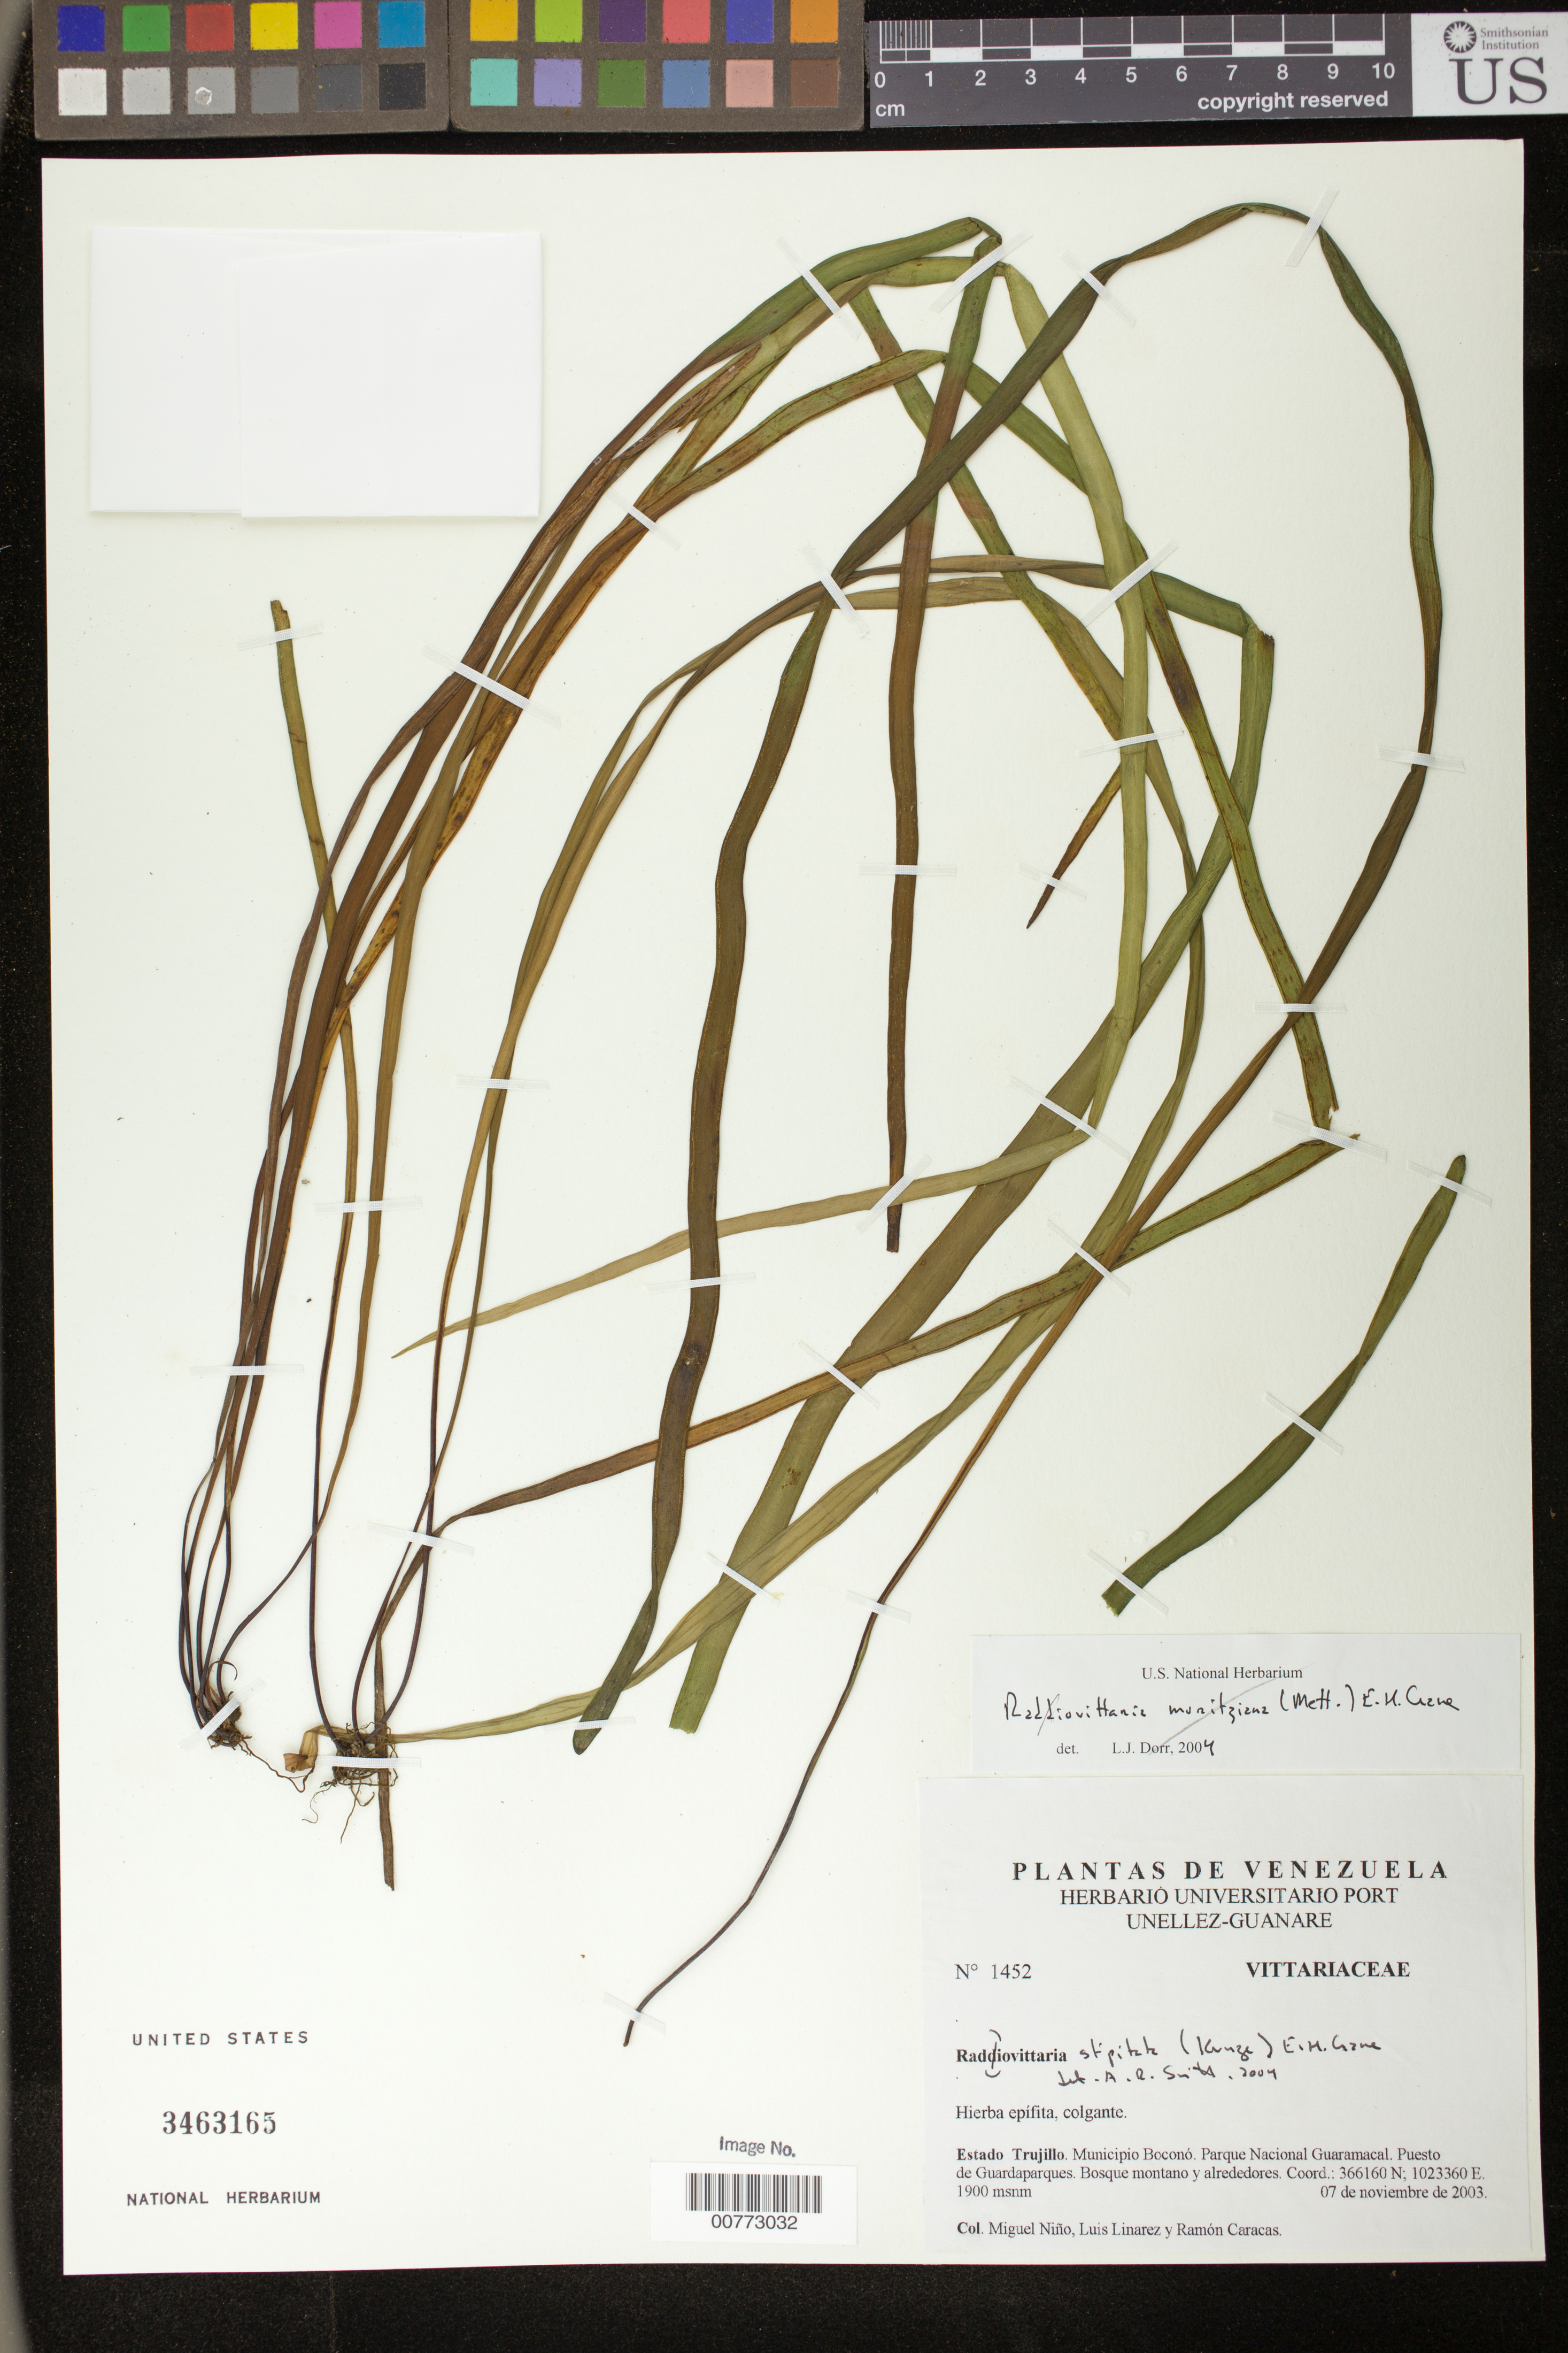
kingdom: Plantae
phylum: Tracheophyta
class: Polypodiopsida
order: Polypodiales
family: Pteridaceae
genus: Radiovittaria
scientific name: Radiovittaria stipitata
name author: (Kunze) E.H. Crane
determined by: Smith, Alan R., (UC)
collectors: S. M. Niño, L. Linárez & R. Caracas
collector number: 1452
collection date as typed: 07 Nov 2003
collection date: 2003-11-07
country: Venezuela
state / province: Trujillo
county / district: Boconó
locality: Parque Nacional Guaramacal. Puesto de Guardaparques.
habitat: Bosque montano y alrededores.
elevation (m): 1900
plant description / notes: PORT, UC, US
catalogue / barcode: US 3463165